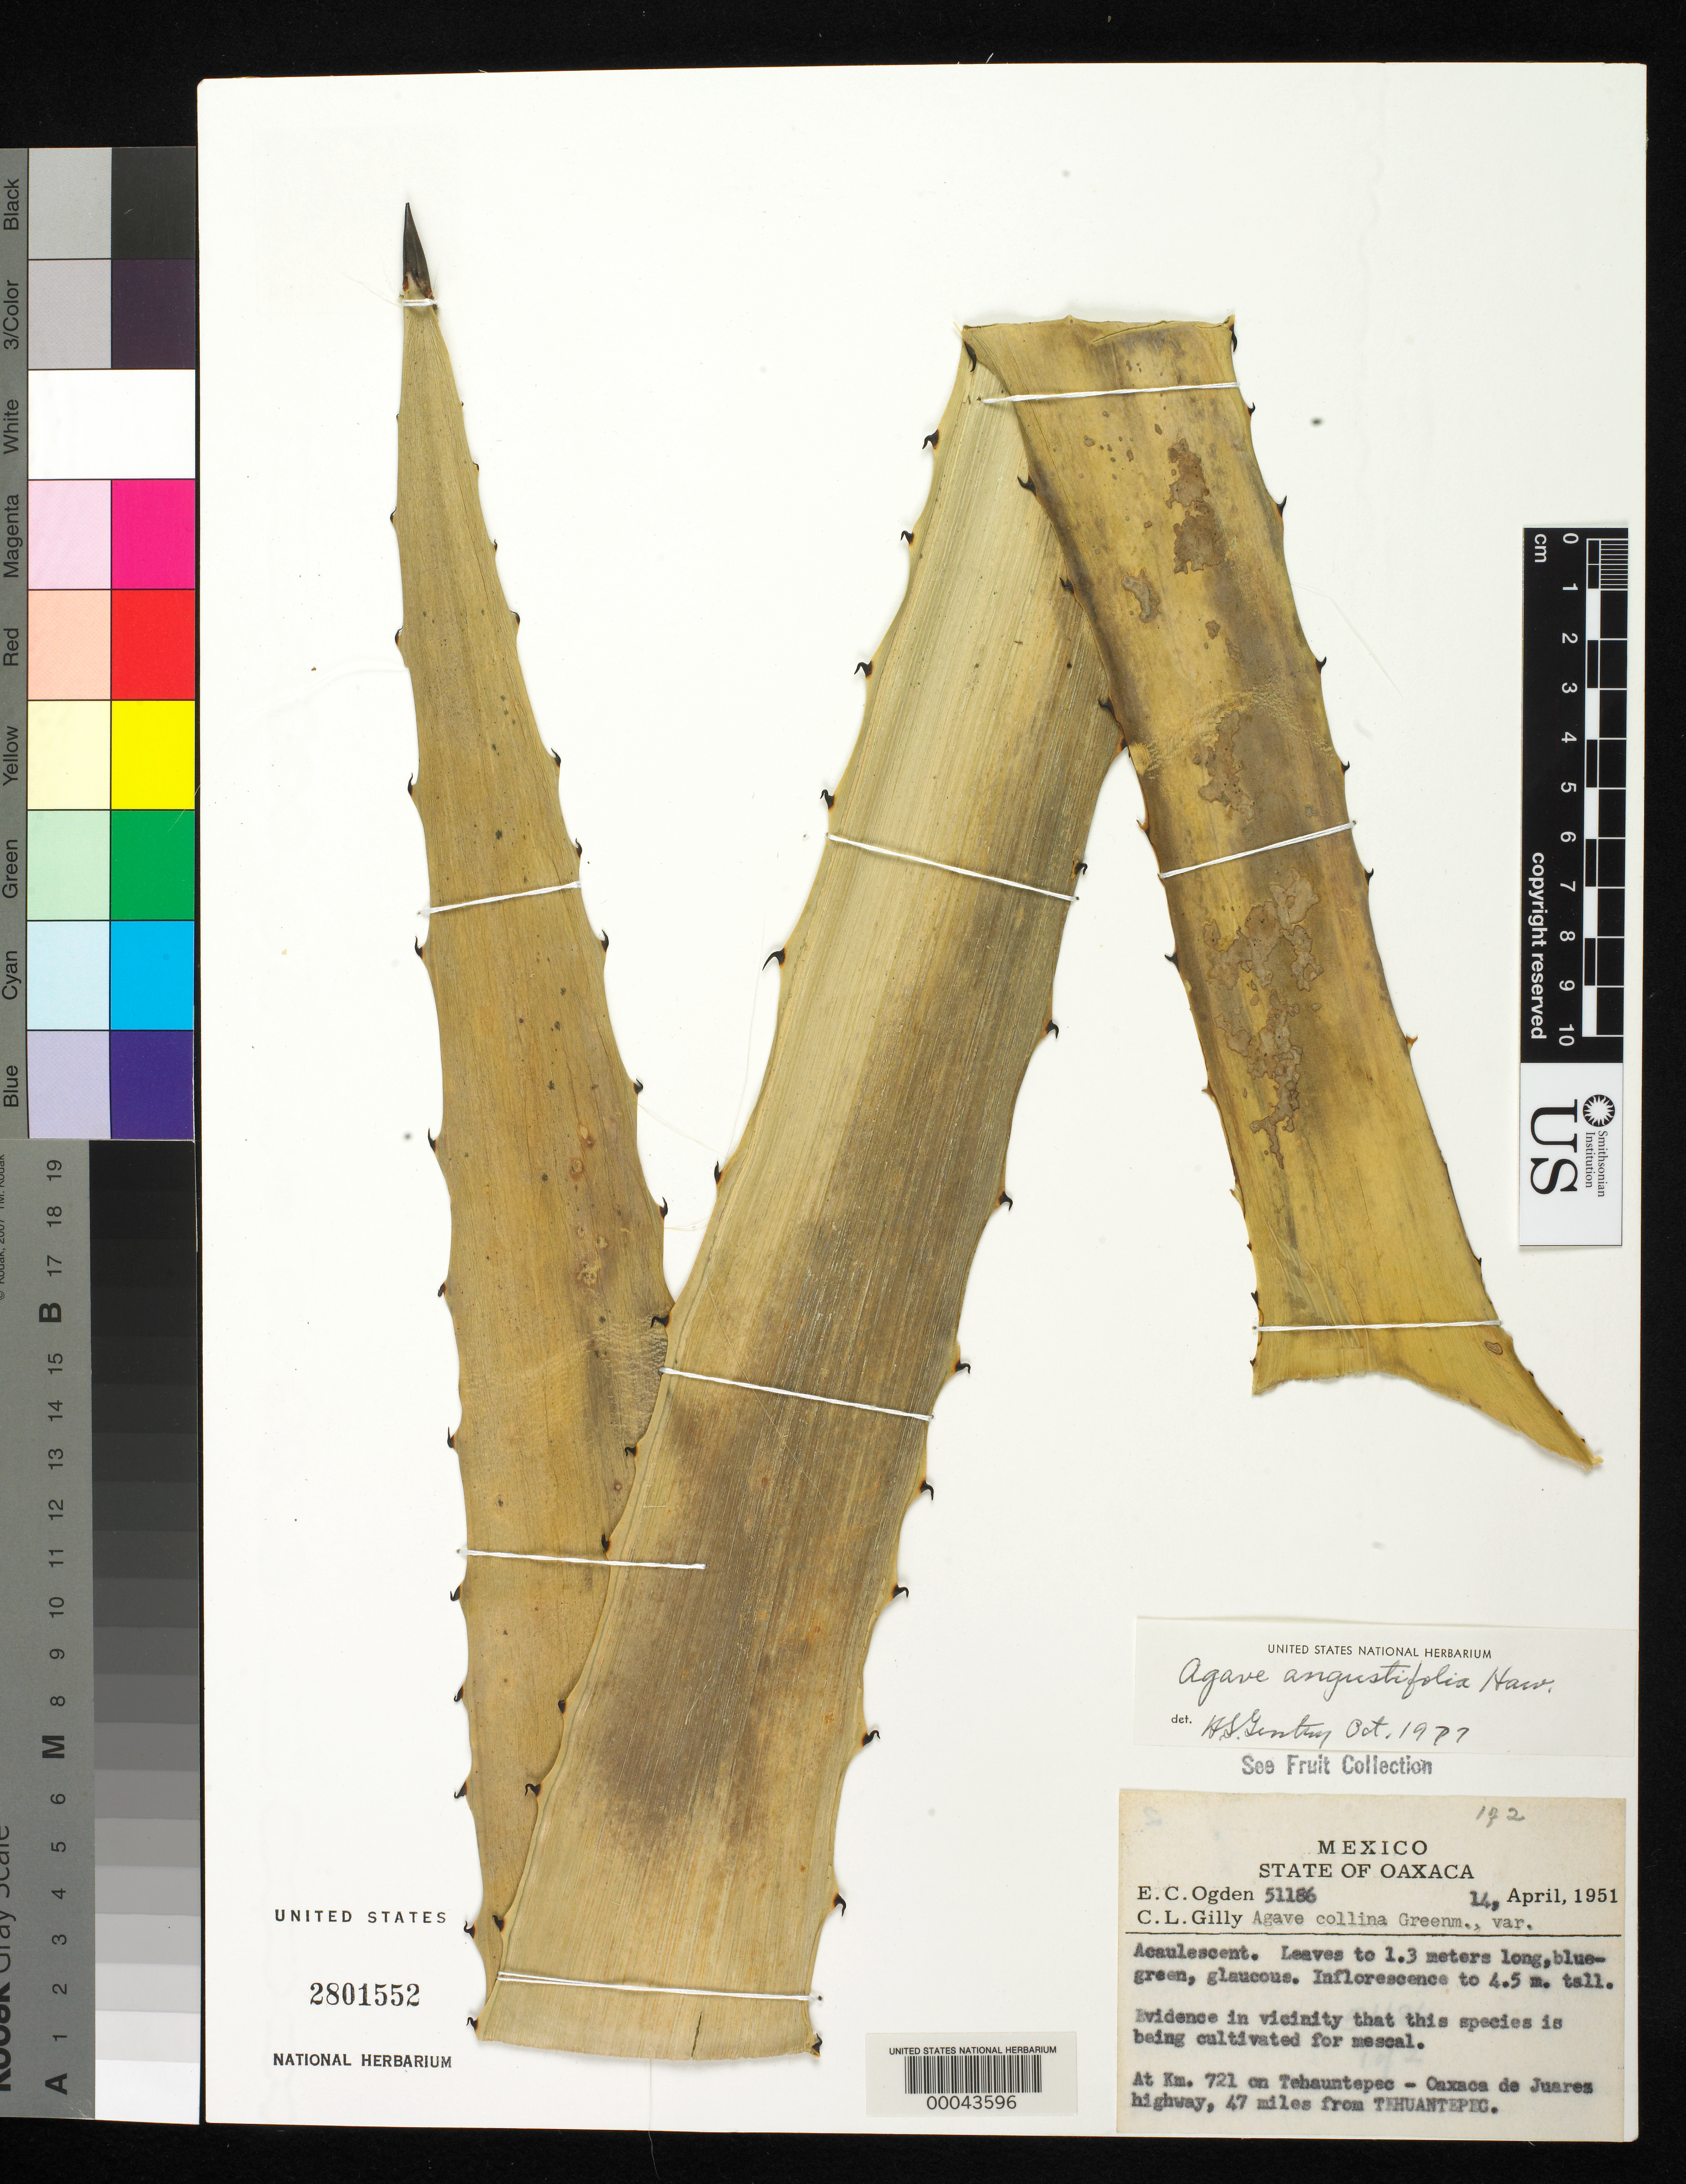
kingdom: Plantae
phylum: Tracheophyta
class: Liliopsida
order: Asparagales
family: Asparagaceae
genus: Agave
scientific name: Agave angustifolia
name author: Haw.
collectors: E. C. Ogden & C. Gilly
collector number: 51186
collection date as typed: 14 Apr 1951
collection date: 1951-04-14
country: Mexico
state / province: Oaxaca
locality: At km 721 on Tehuantepec-Oaxaca de juares highway, 47 mi from Tehuantepec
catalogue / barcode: US 2801552